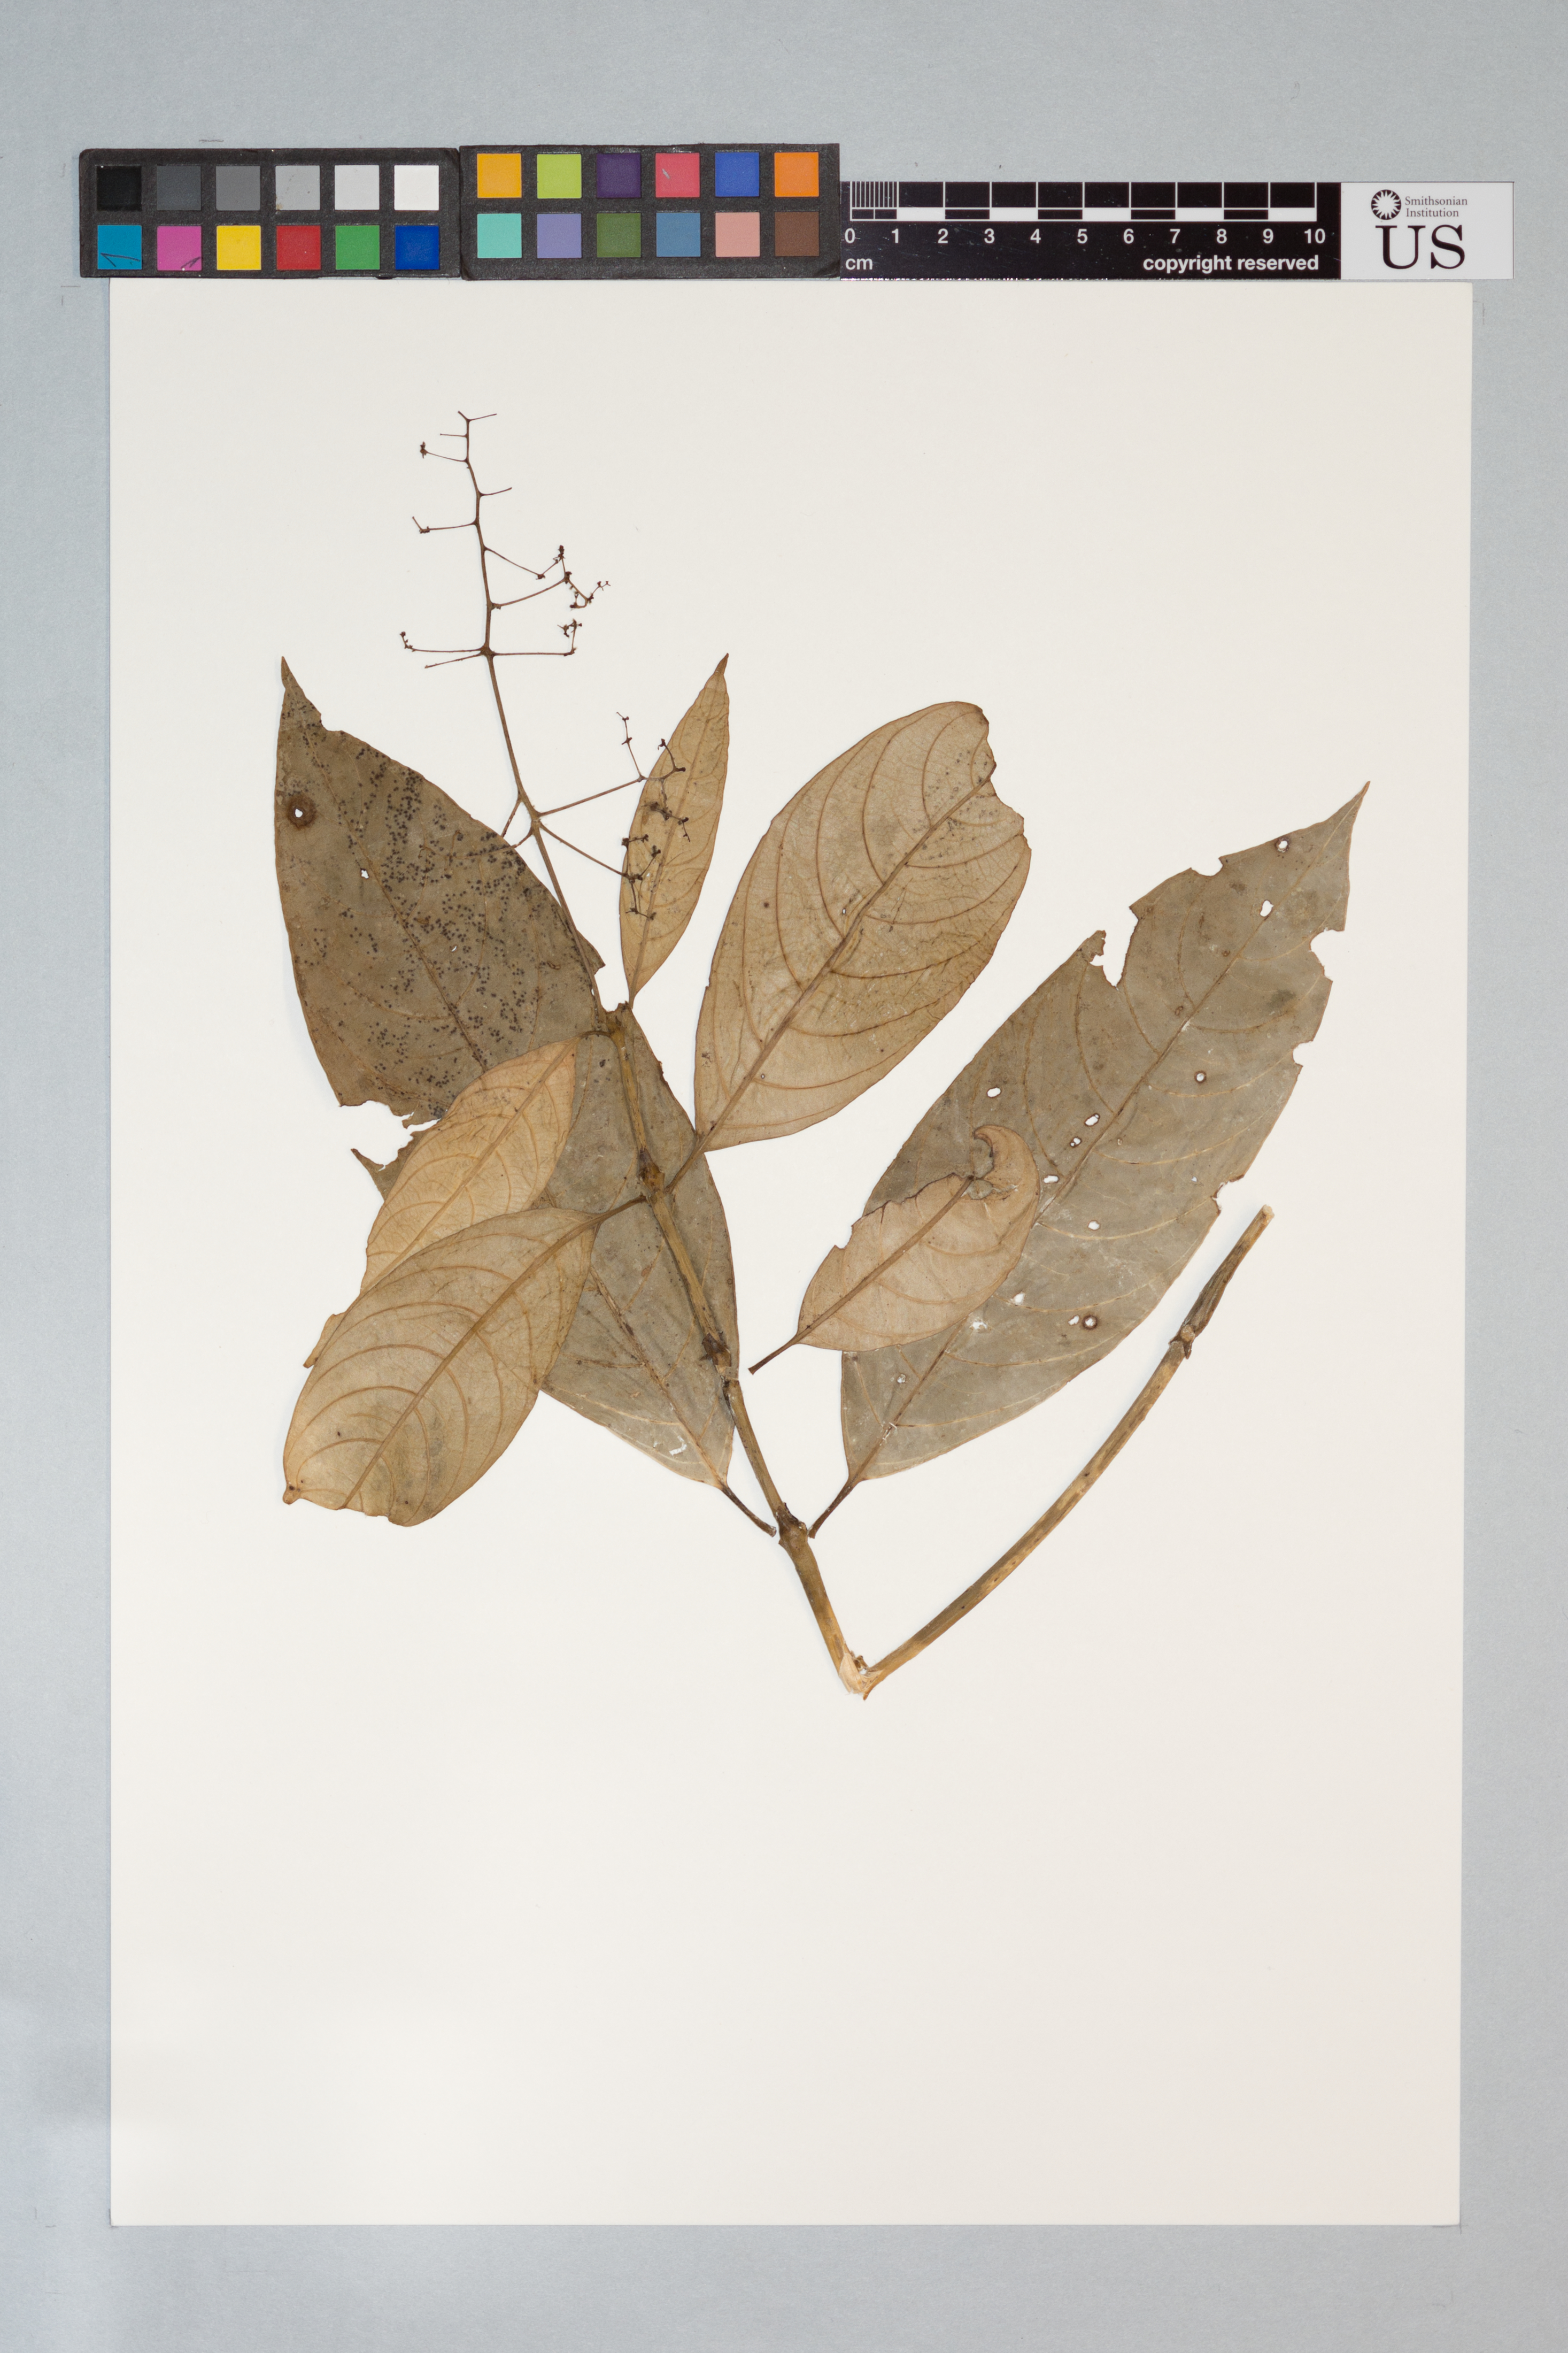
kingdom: Plantae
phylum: Tracheophyta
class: Magnoliopsida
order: Gentianales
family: Rubiaceae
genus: Psychotria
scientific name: Psychotria bostrychothyrsus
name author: Sandwith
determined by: Taylor, Charlotte M.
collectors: T. Henkel, J. Husher & R. James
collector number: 6466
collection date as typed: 15 May 1998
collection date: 1998-05-15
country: Guyana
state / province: Potaro-Siparuni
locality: Pakaraima Mts., upper Ireng R., 1 km downstream from Kurutuik Falls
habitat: Slope forest dominated by Dicymbe & adjacent riverside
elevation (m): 700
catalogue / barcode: US 3513323